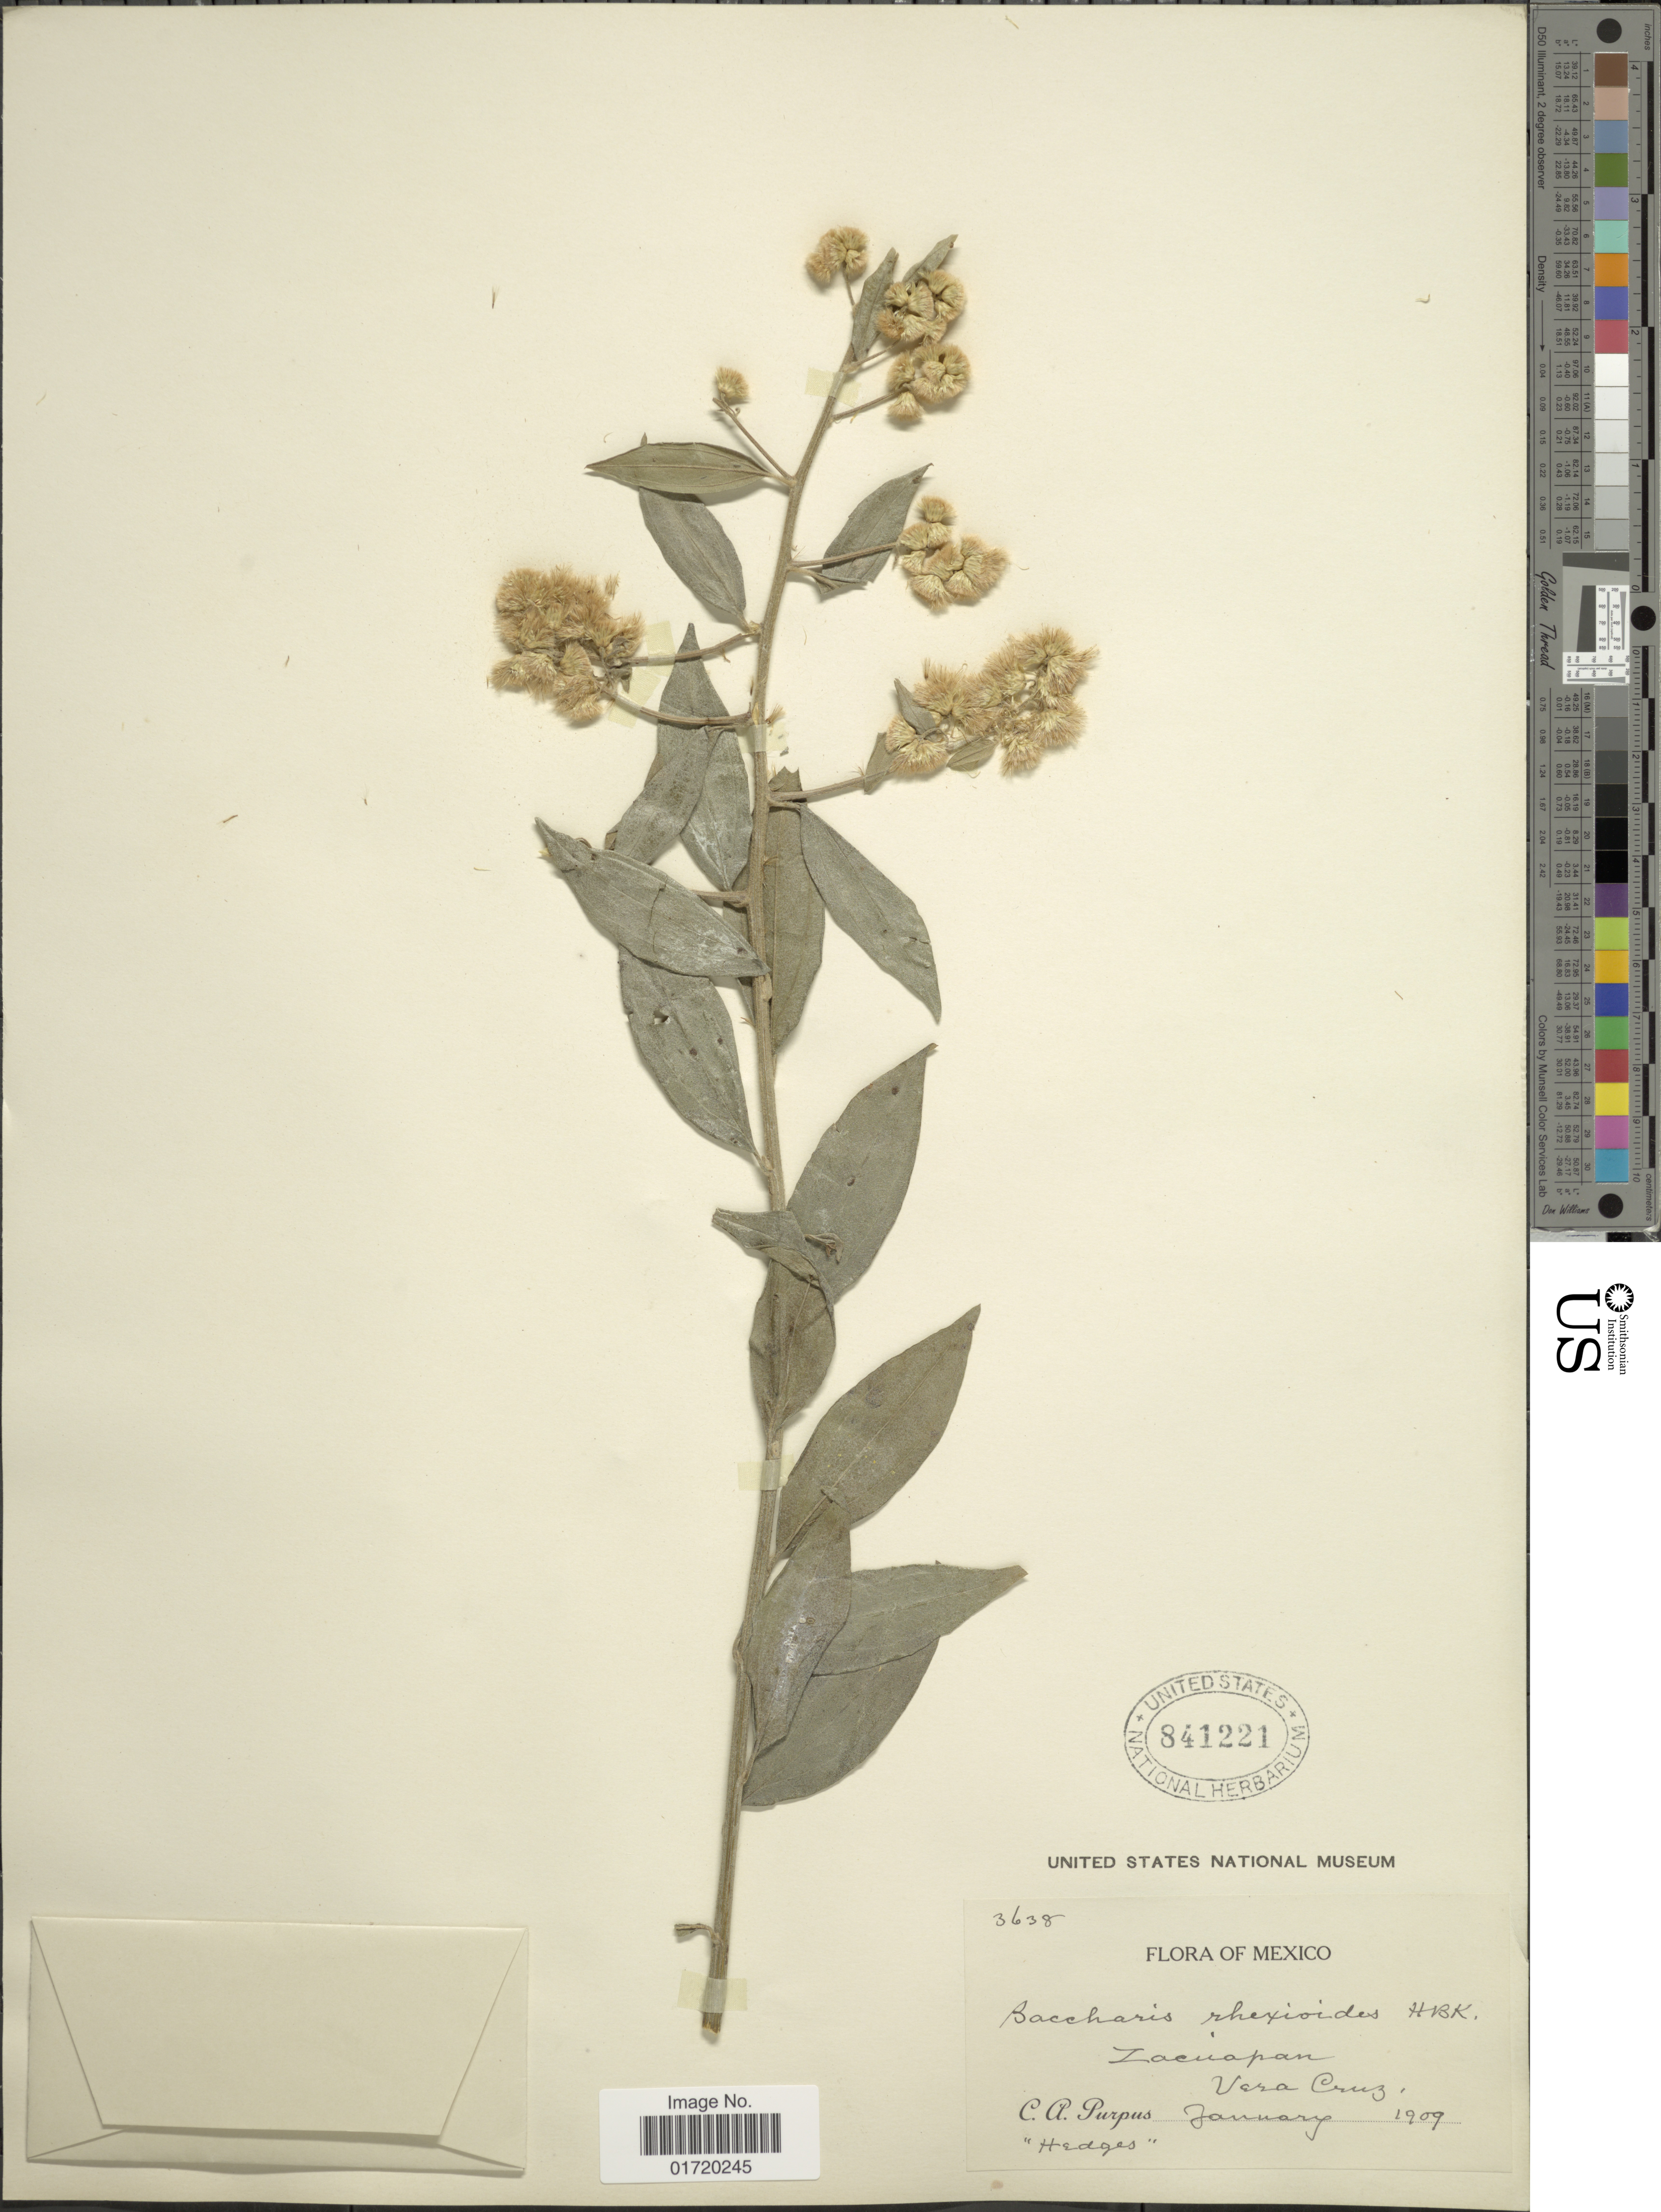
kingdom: Plantae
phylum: Tracheophyta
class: Magnoliopsida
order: Asterales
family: Asteraceae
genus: Baccharis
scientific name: Baccharis trinervis var. rhexioides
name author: (Kunth) Baker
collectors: C. A. Purpus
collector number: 3638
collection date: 1909-01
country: Mexico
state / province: Veracruz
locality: Zacuapan, Vera Cruz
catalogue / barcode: US 841221